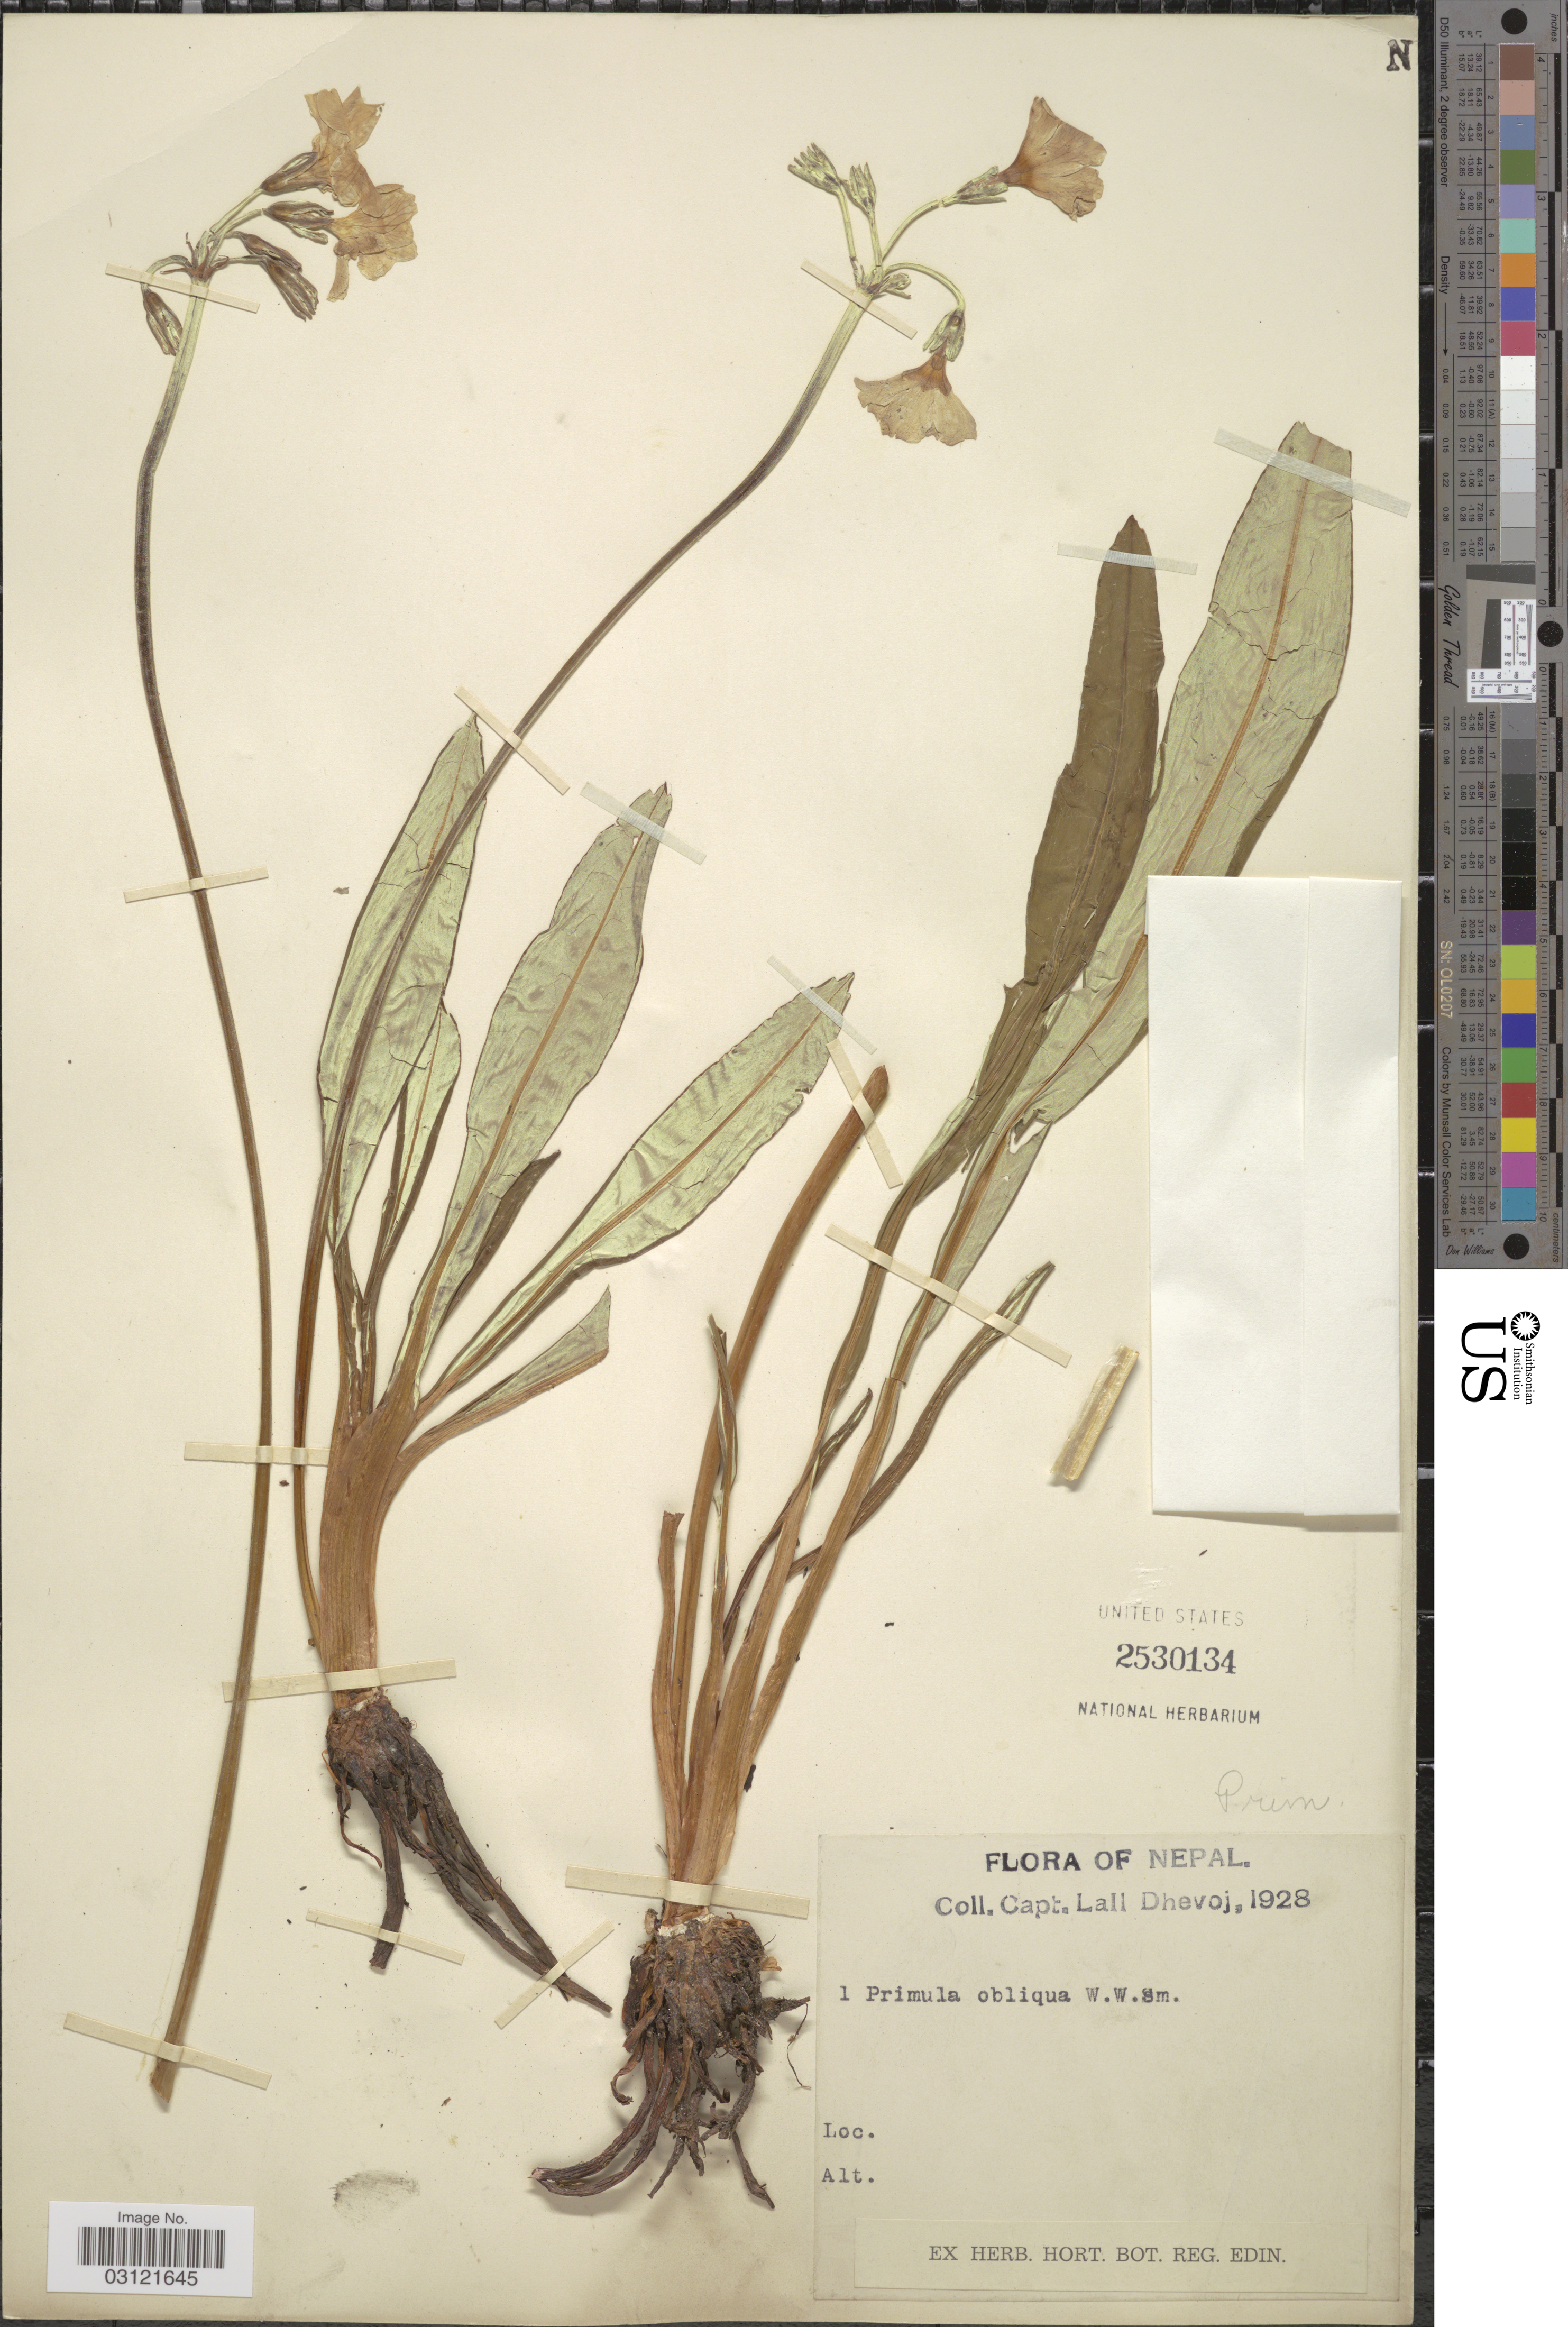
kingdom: Plantae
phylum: Tracheophyta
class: Magnoliopsida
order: Ericales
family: Primulaceae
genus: Primula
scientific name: Primula obliqua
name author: W.W. Sm. in W.W. Sm. & H.R. Fletcher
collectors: C. Dhevij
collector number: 1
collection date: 1928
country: Nepal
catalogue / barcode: US 2530134